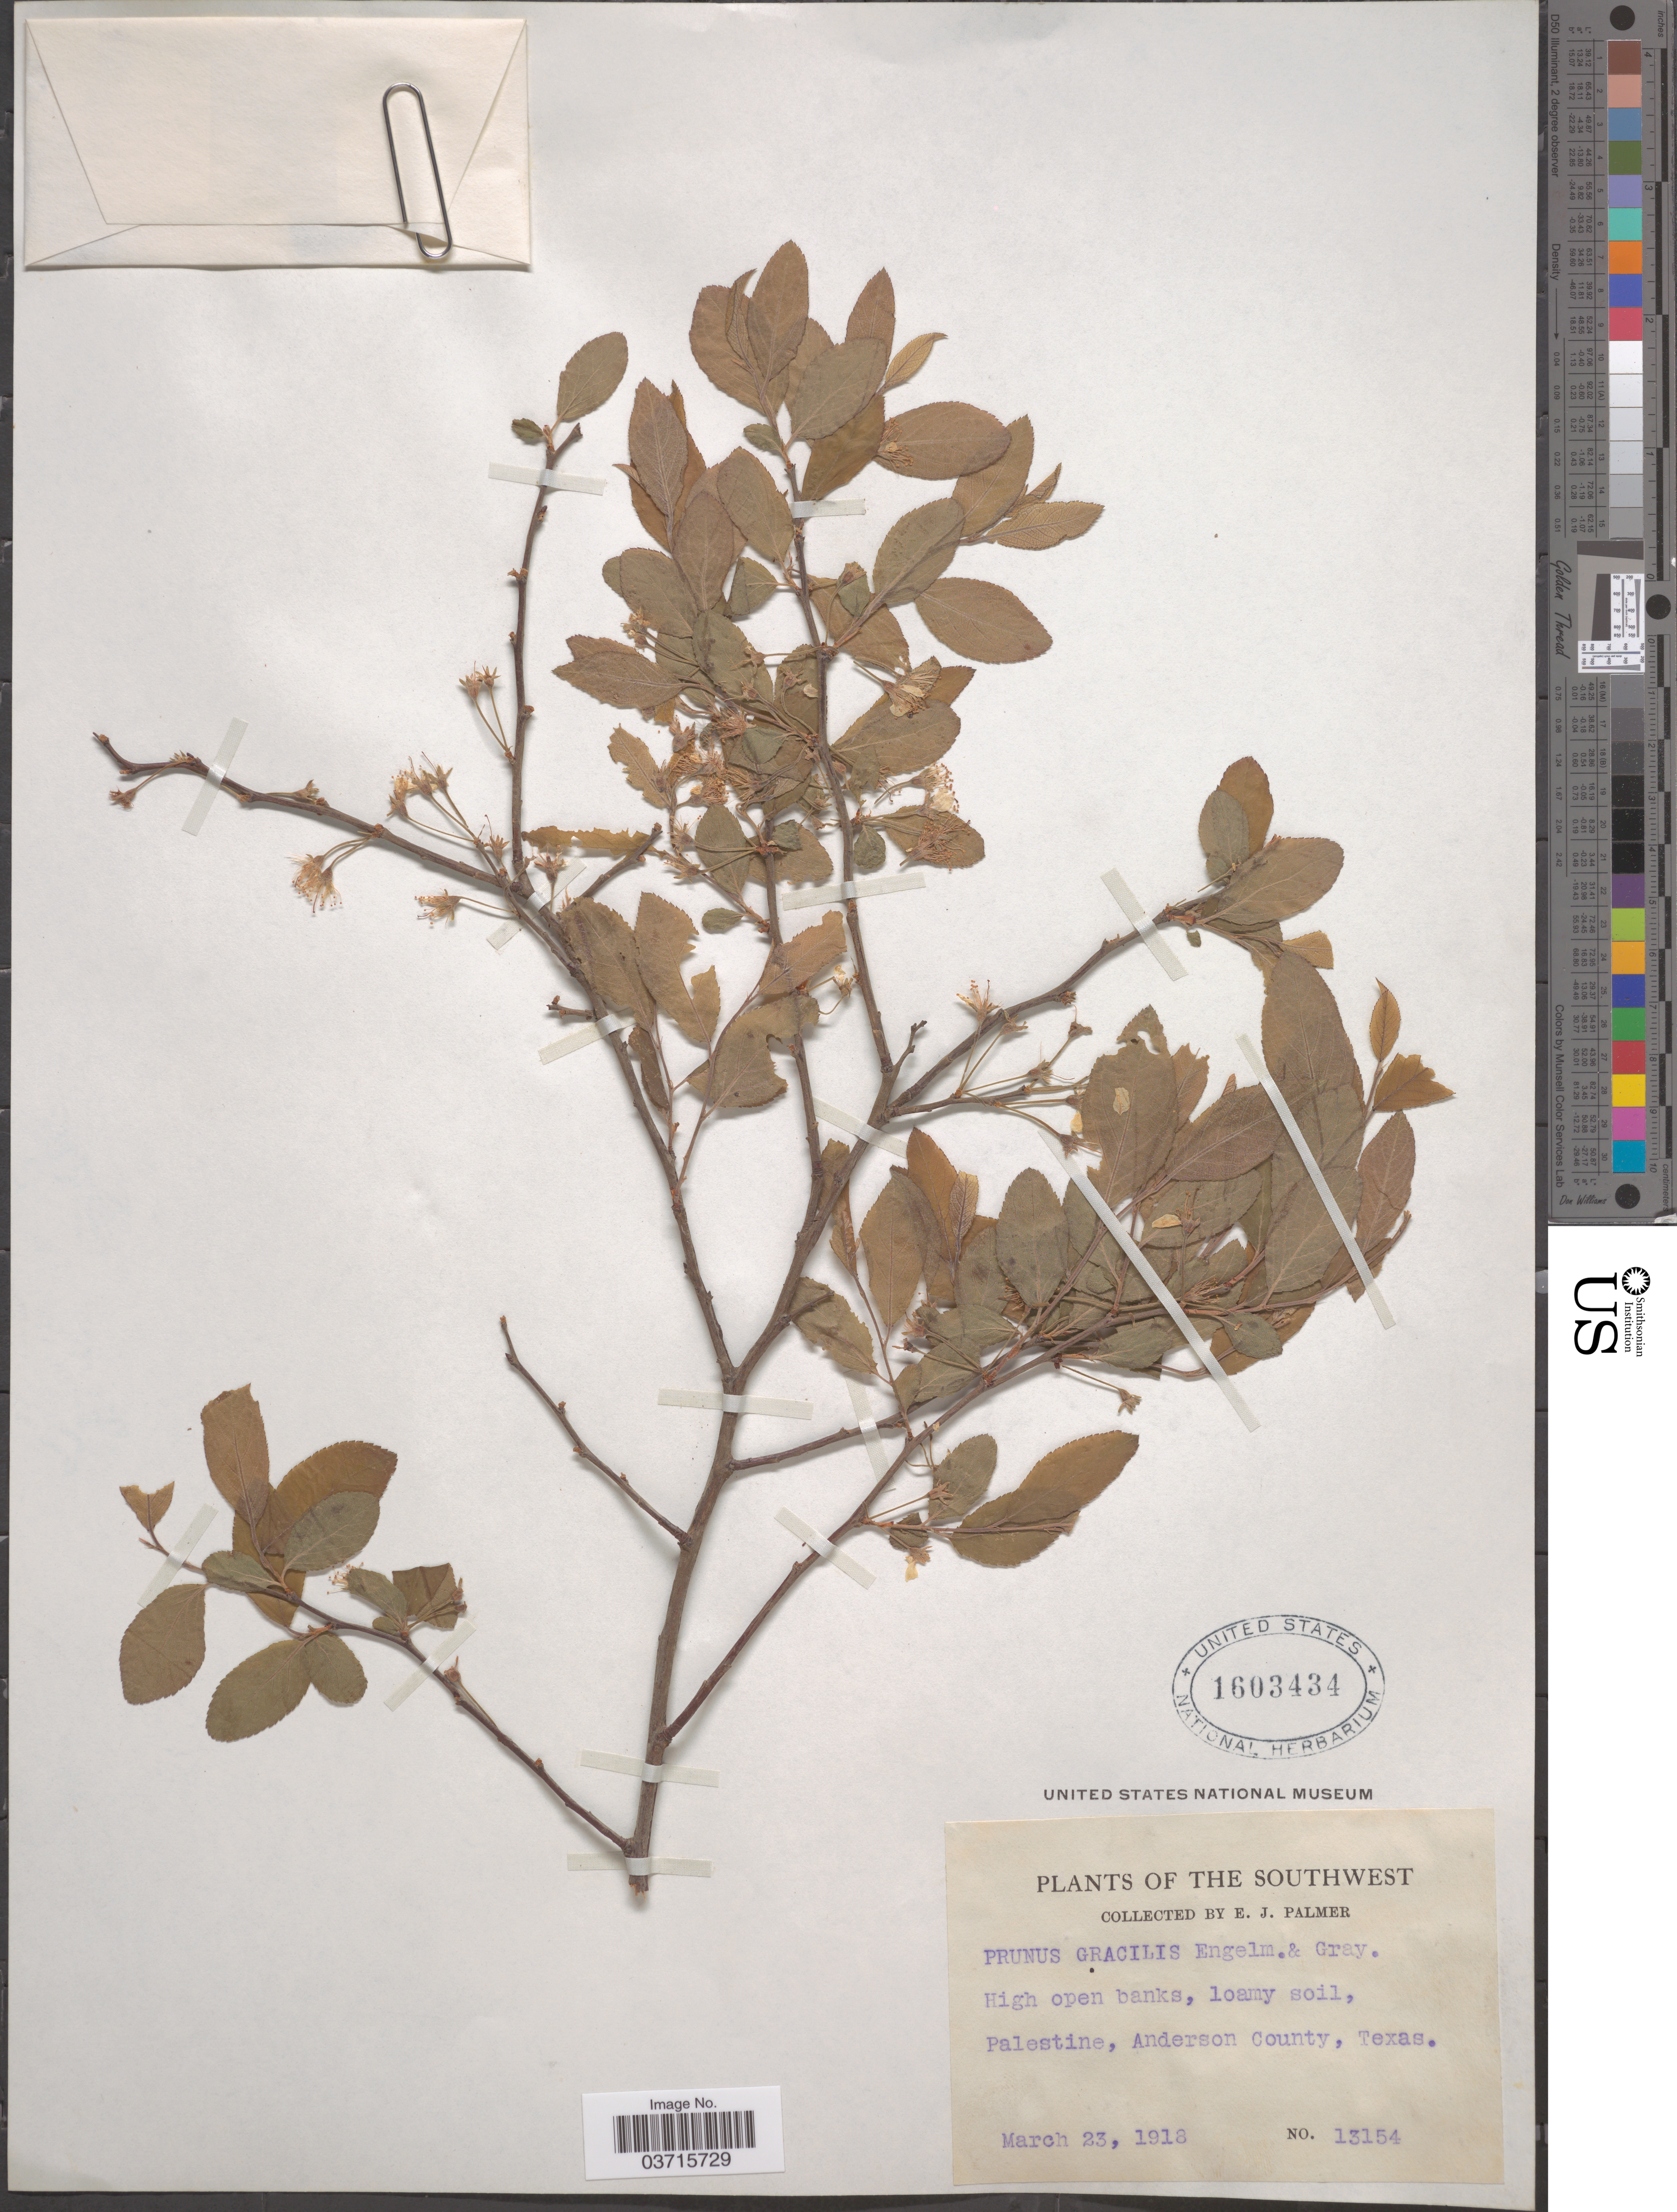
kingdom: Plantae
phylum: Tracheophyta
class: Magnoliopsida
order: Rosales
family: Rosaceae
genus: Prunus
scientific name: Prunus gracilis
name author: Engelm. & A. Gray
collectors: E. J. Palmer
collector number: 13154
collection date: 1918-03-23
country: United States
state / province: Texas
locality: The Southwest. High open banks, loamy soil, Palestine, Anderson County.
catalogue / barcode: US 1603434